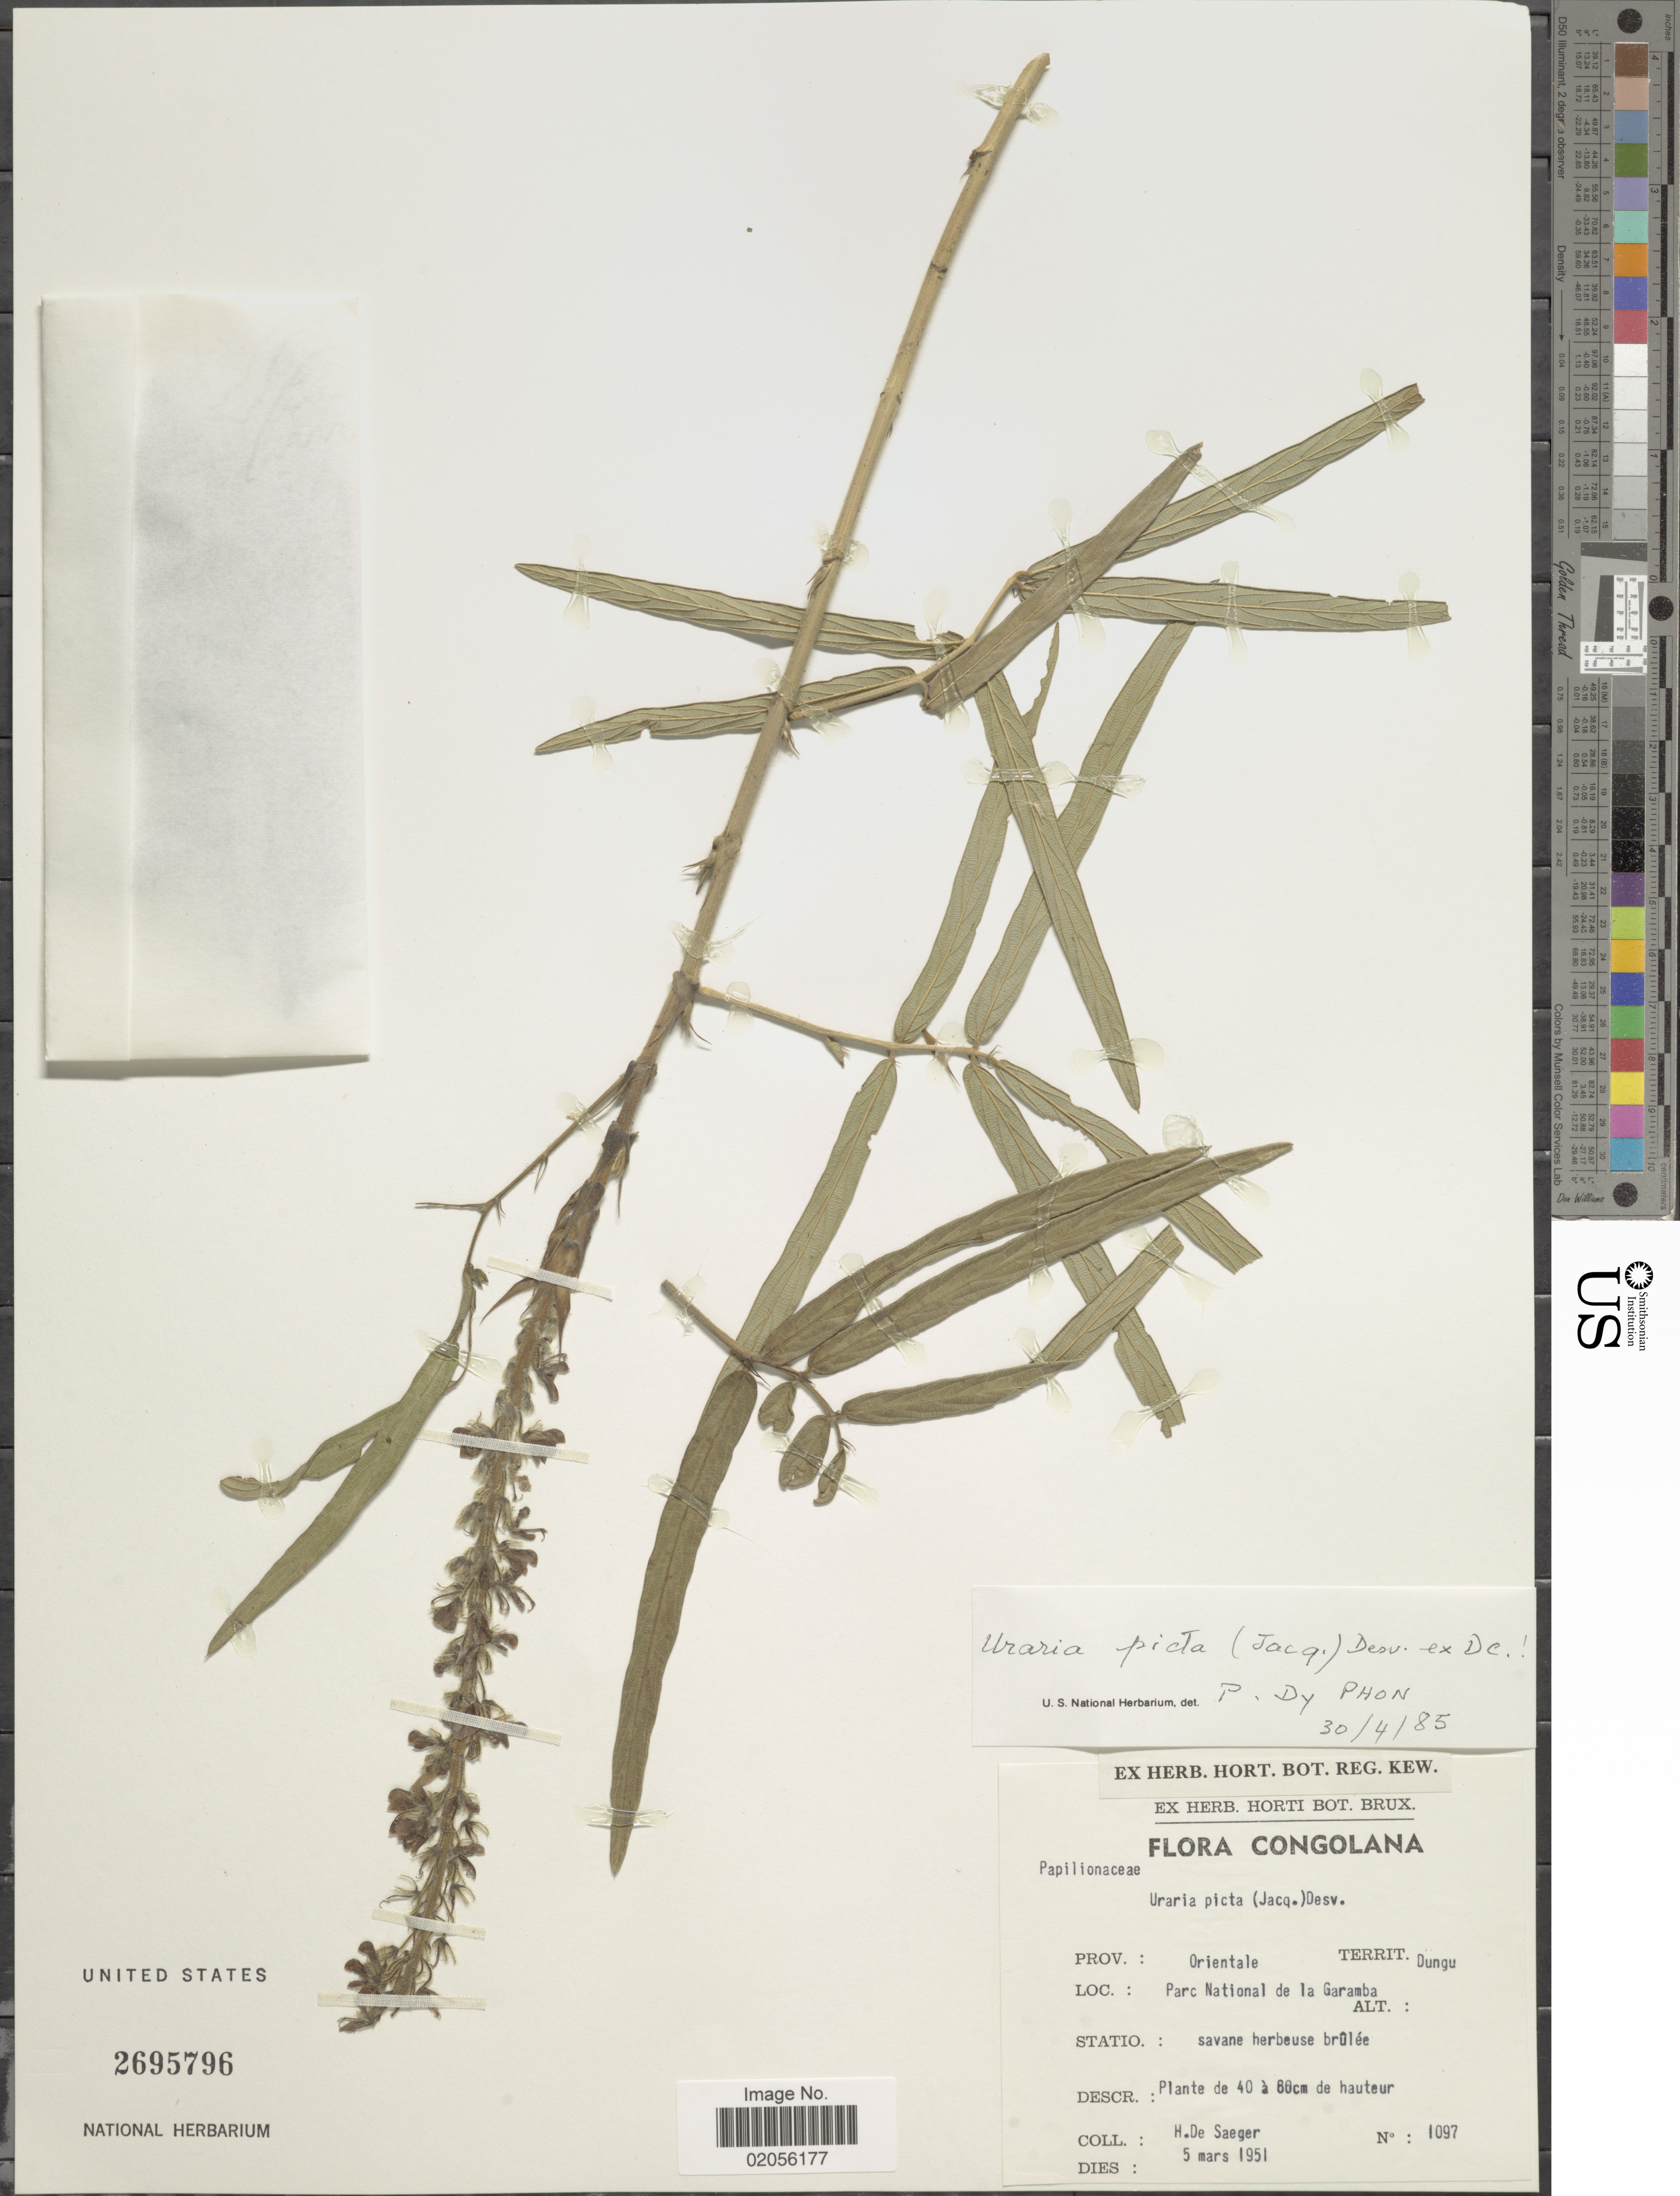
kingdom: Plantae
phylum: Tracheophyta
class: Magnoliopsida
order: Fabales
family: Fabaceae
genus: Uraria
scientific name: Uraria picta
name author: (Jacq.) DC.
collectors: H. De Saeger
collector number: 1097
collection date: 1951-03-05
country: Congo, Democratic Republic of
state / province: Haut-Uele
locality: Territ. Dungu. Parc National de la Garamba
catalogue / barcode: US 2695796